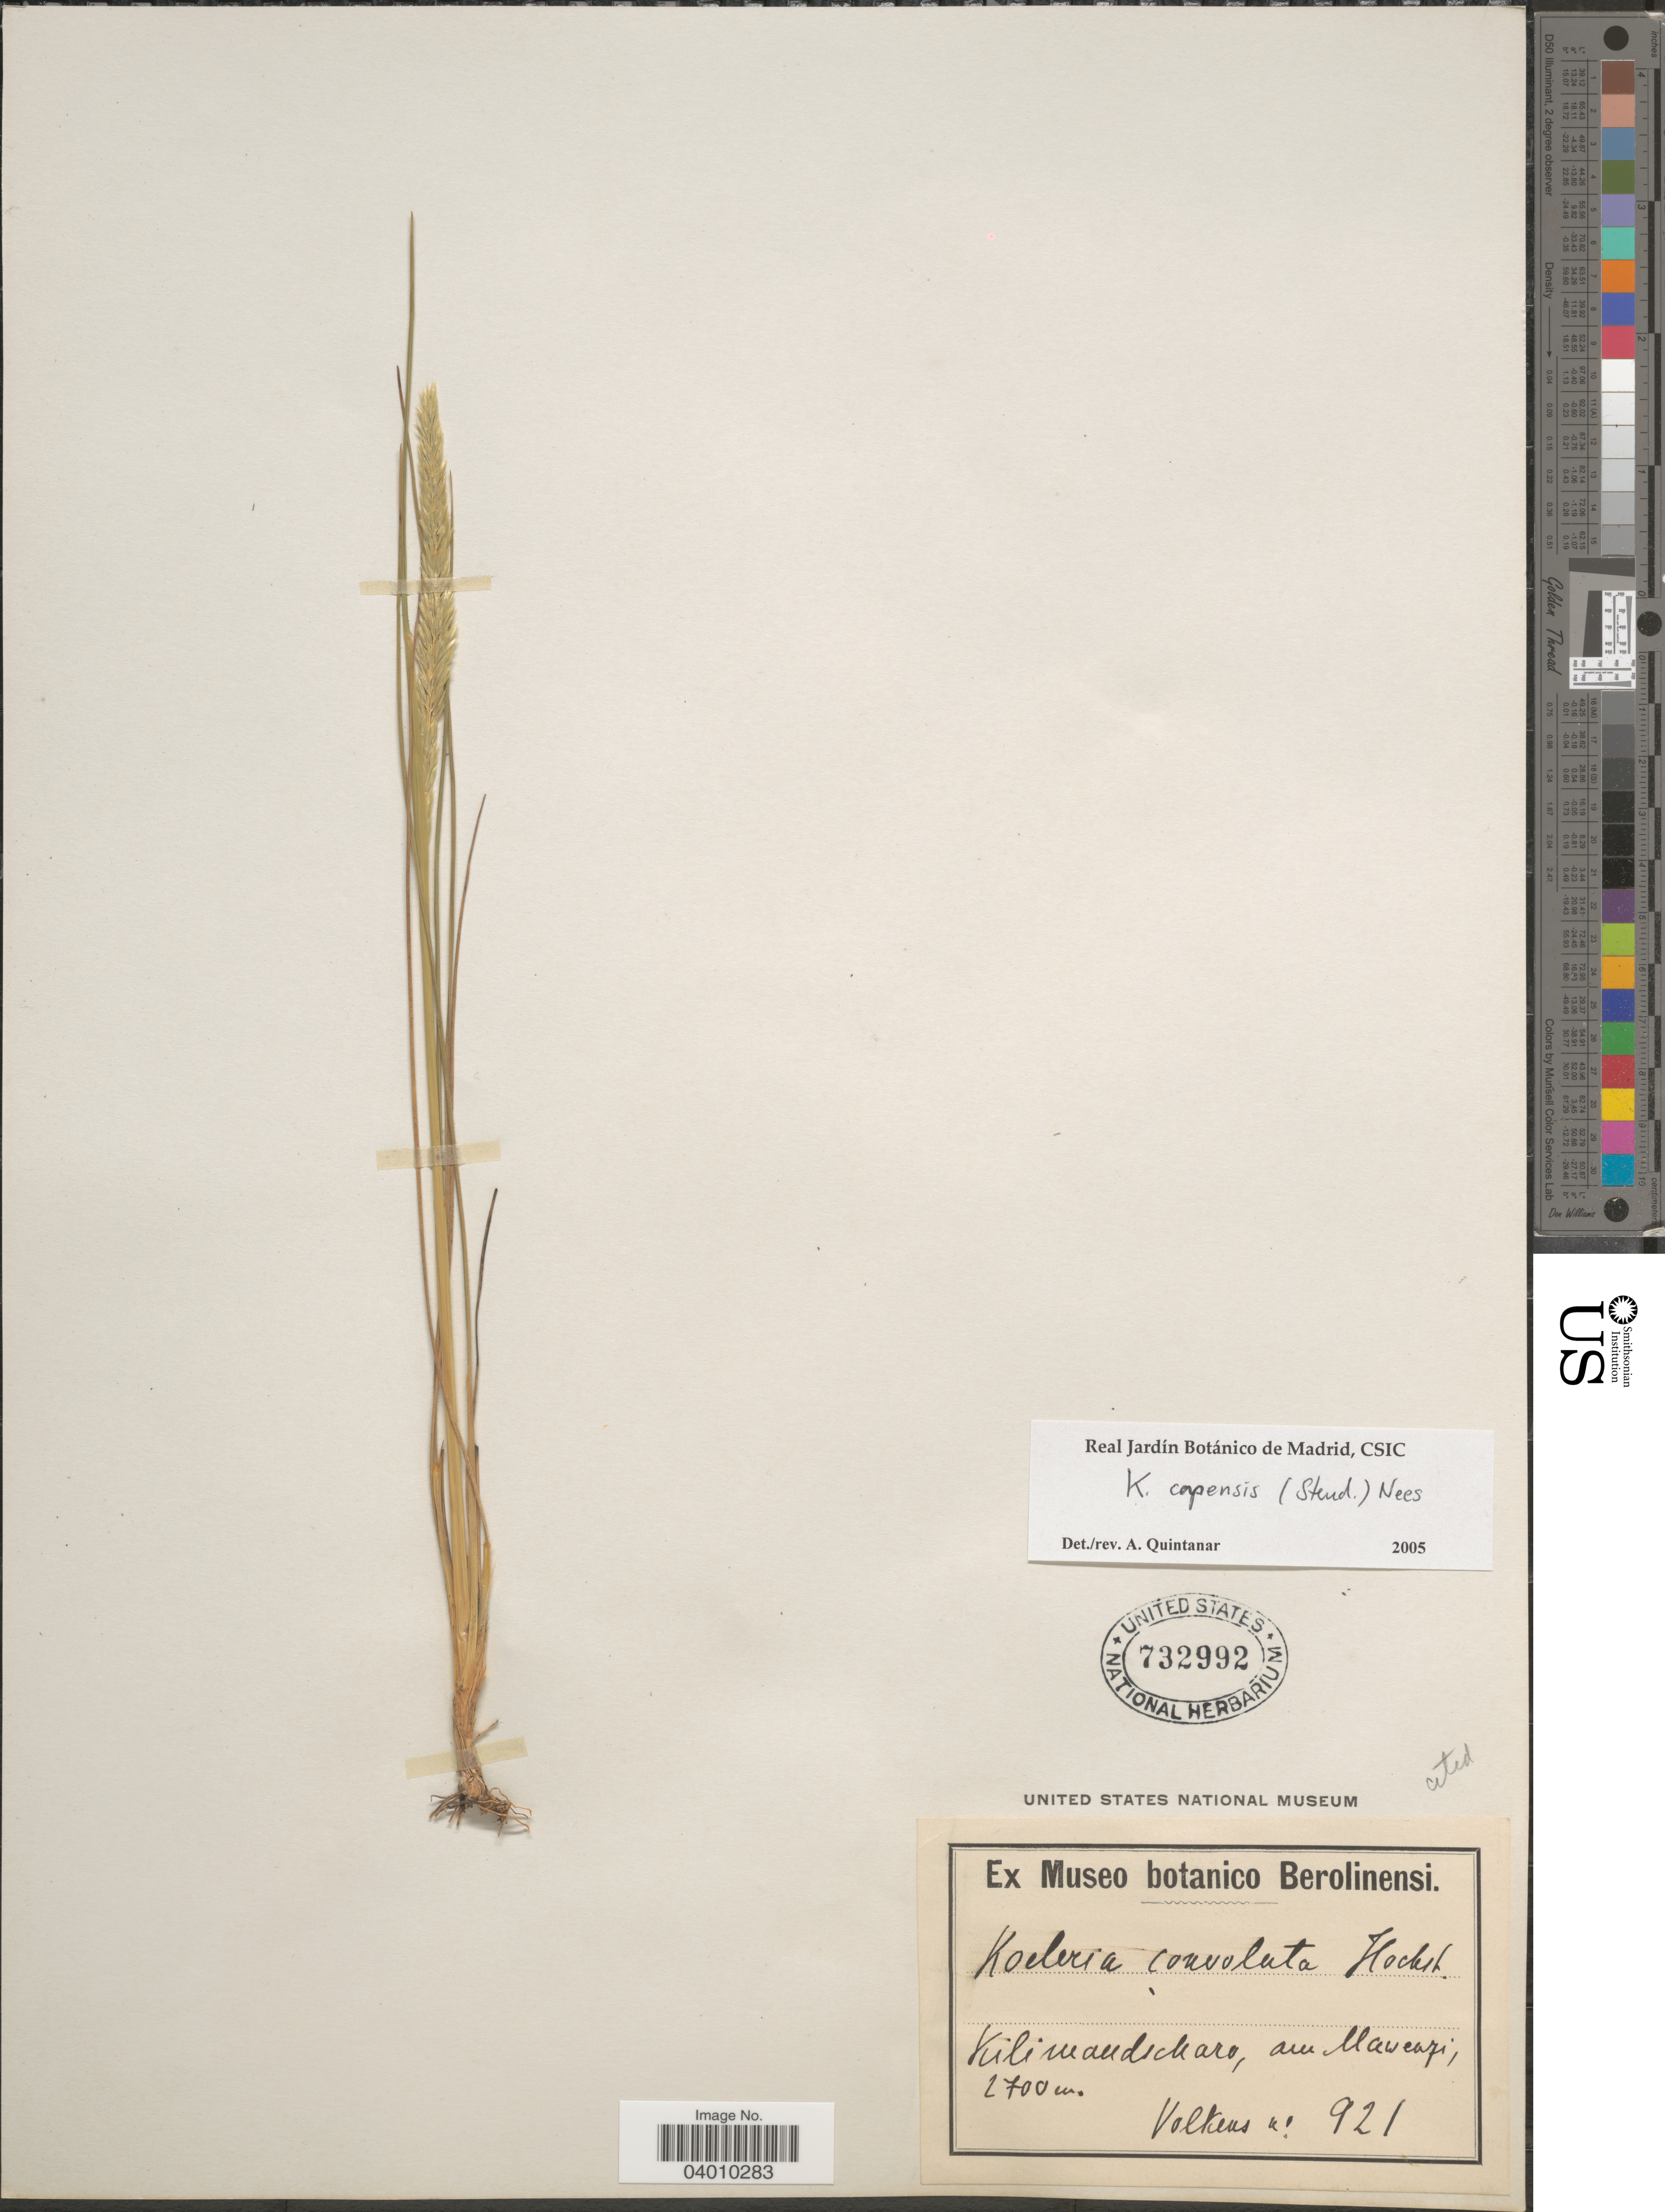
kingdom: Plantae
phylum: Tracheophyta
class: Liliopsida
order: Poales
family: Poaceae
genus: Koeleria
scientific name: Koeleria capensis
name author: (Steud.) Nees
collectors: Volkens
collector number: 921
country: Tanzania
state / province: Kilimanjaro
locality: Kilimandscharo, am Mawenzi.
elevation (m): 2700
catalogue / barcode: US 732992